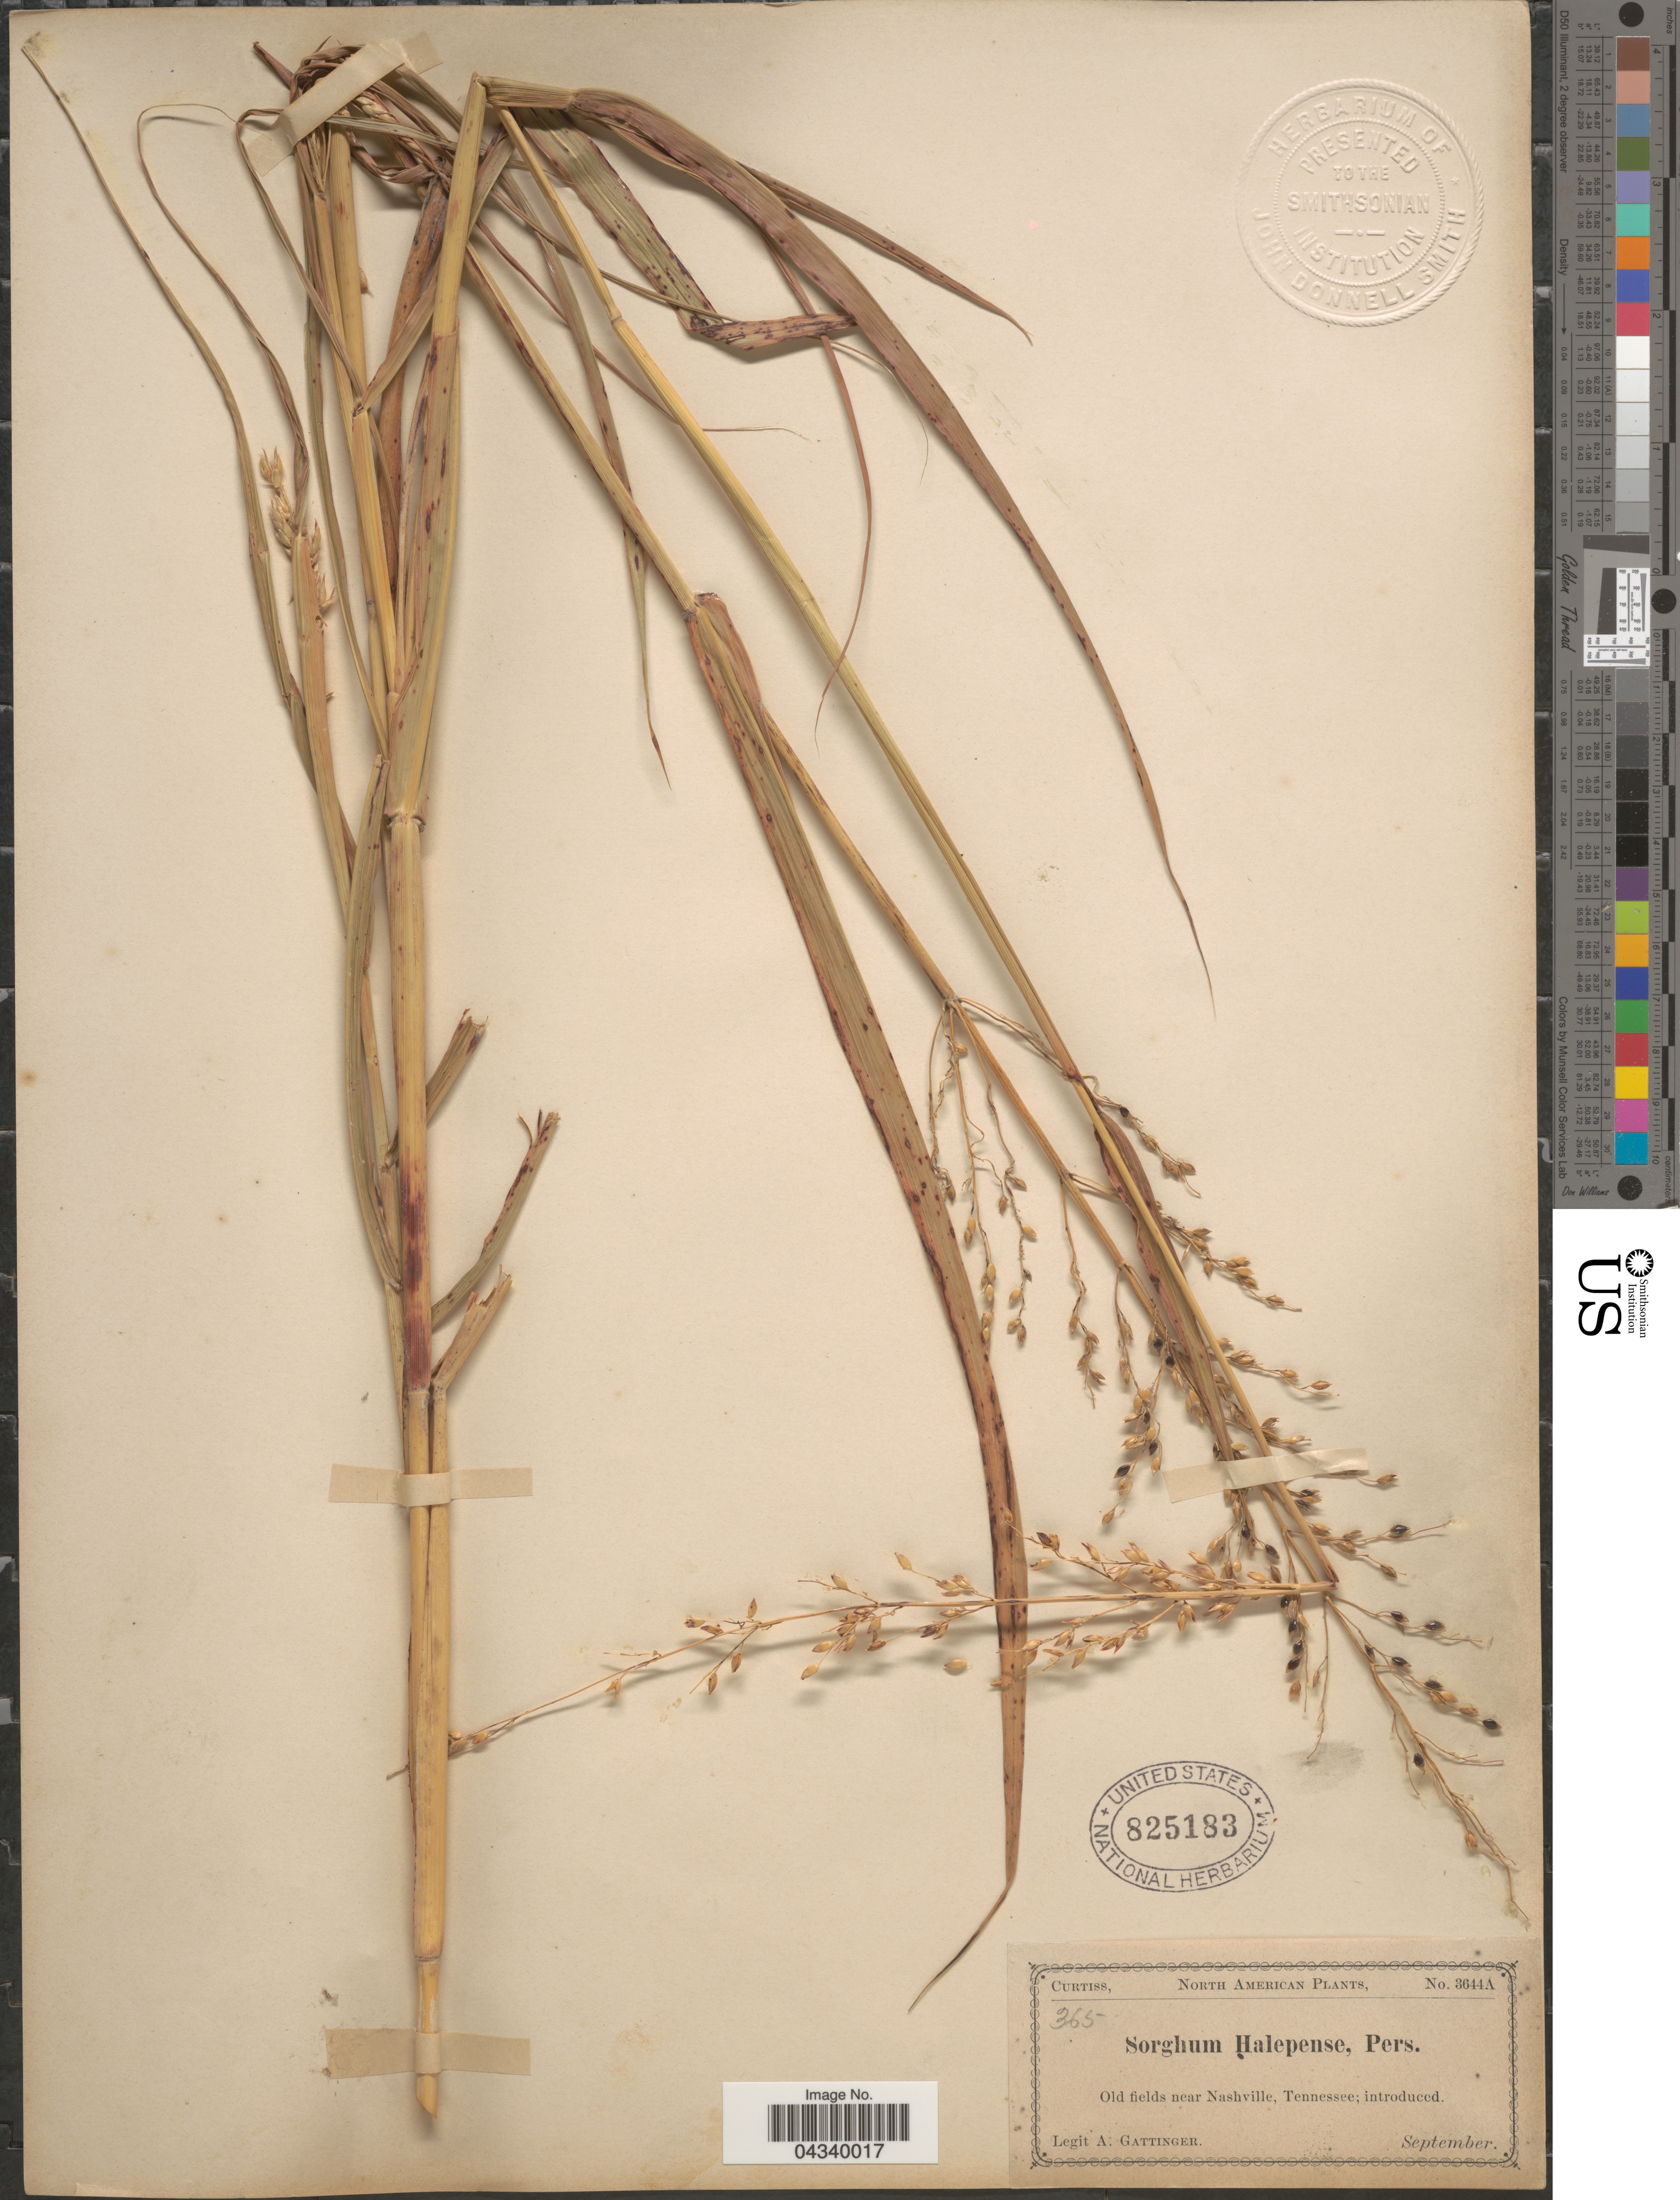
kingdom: Plantae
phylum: Tracheophyta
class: Liliopsida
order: Poales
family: Poaceae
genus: Sorghum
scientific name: Sorghum halepense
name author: (L.) Pers.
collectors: A. Gattinger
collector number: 3644A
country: United States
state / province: Tennessee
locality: Old fields near Nashville.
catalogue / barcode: US 825183